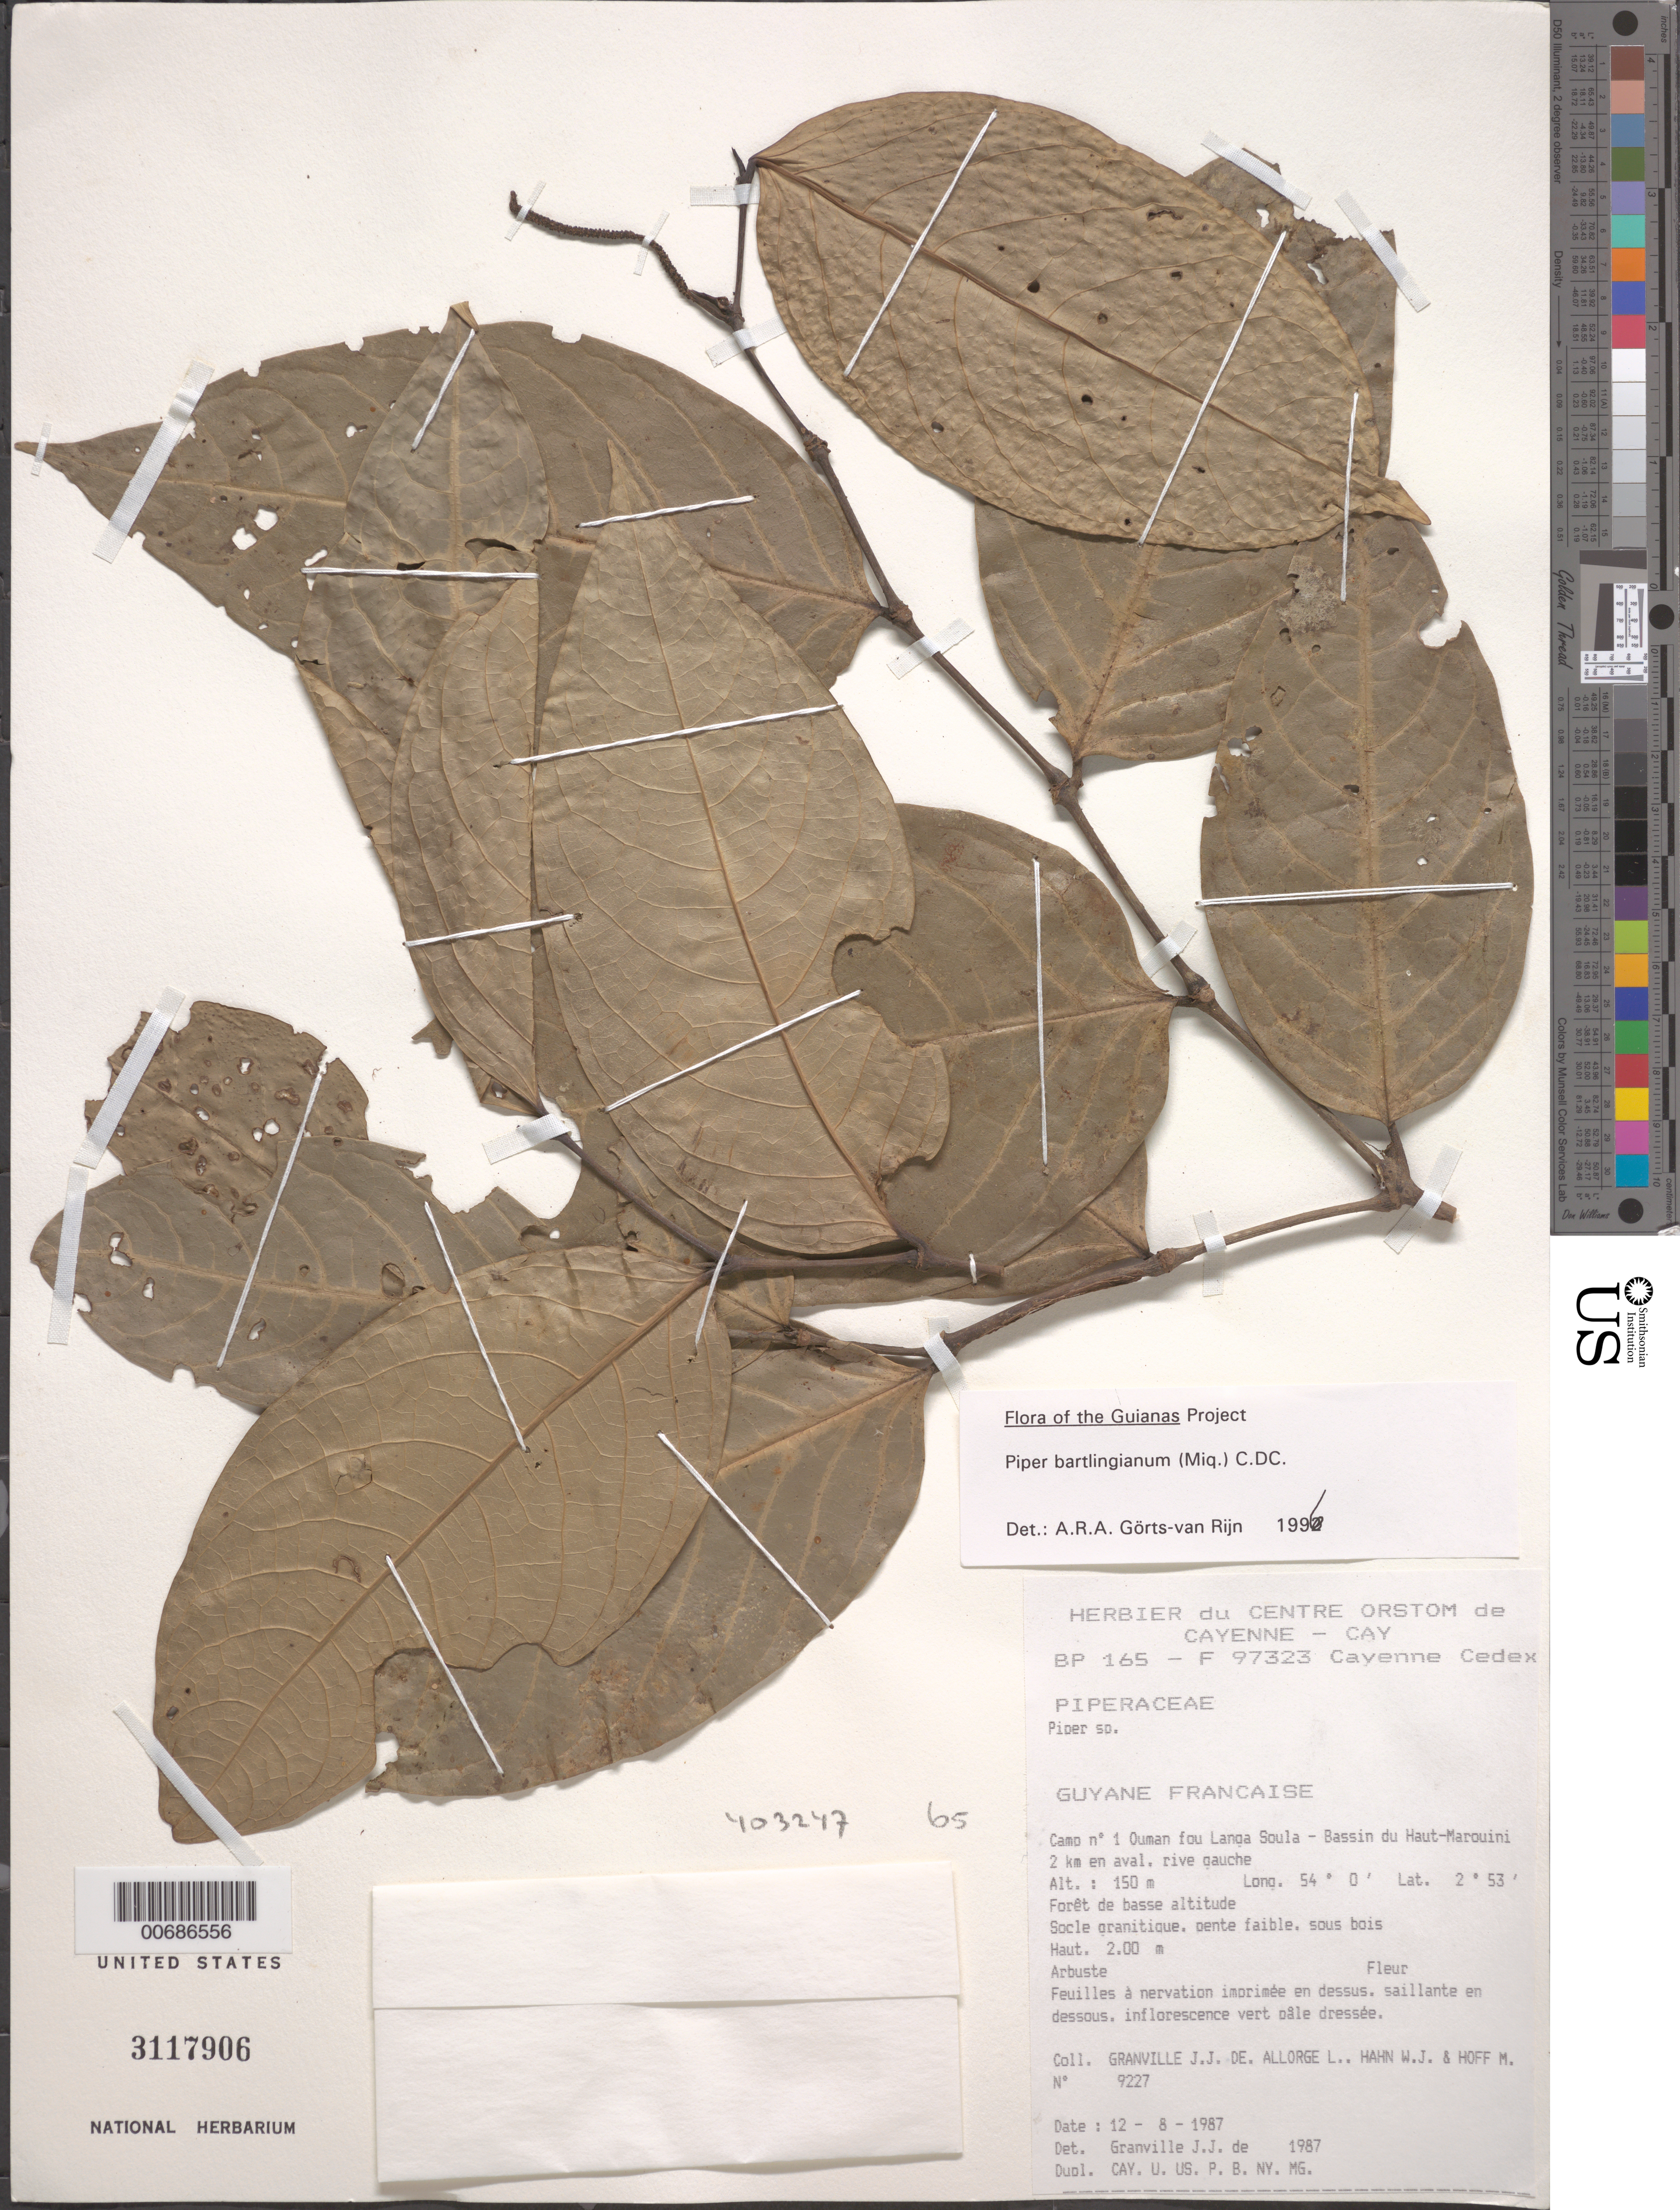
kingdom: Plantae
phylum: Tracheophyta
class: Magnoliopsida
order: Piperales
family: Piperaceae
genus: Piper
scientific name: Piper bartlingianum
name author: (Miq.) C. DC.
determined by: Görts-van Rijn, A. R. A.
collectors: J.-J. de Granville, L. Allorge, W. J. Hahn & M. Hoff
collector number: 9227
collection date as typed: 12-Aug-87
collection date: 1987-08-12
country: French Guiana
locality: Camp #1, Ouman fou Langa Soula, Bassin du Haut-Marouini. 2 km en aval. Rive gauche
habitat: Forêt de basse altitude, socle granitique, pent faible, sous bios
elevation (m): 150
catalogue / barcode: US 3117906